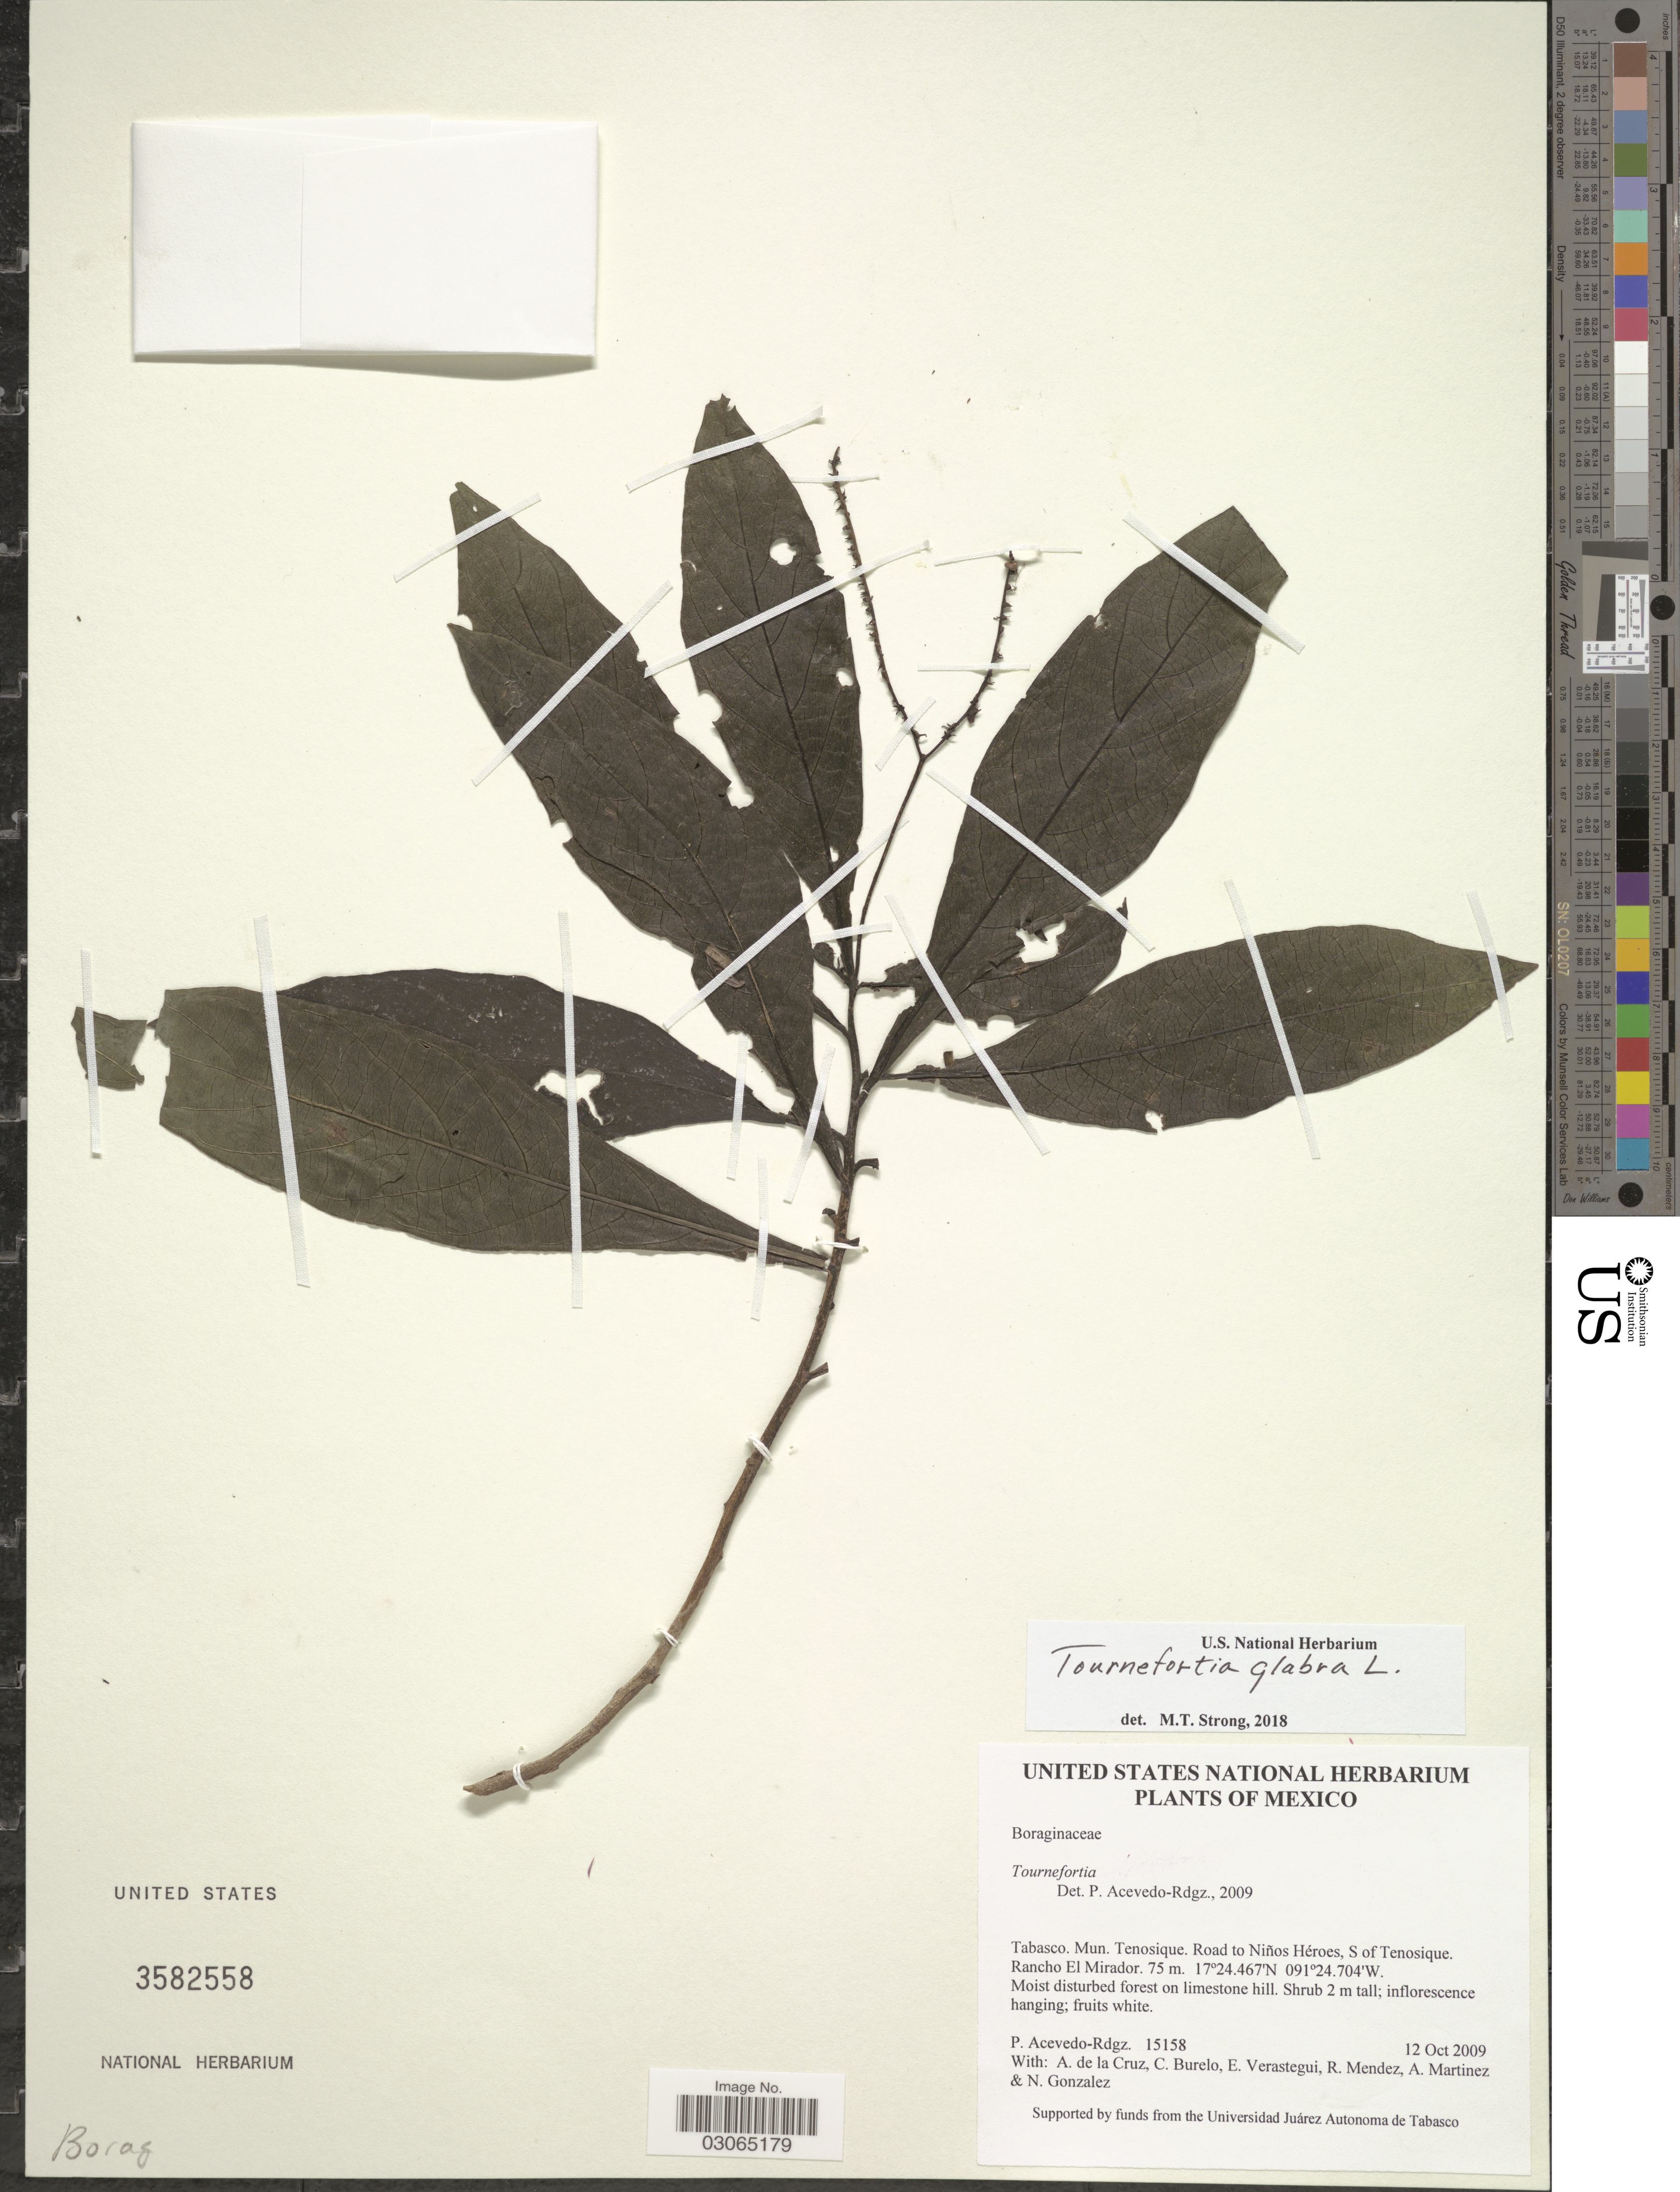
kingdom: Plantae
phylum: Tracheophyta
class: Magnoliopsida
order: Boraginales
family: Heliotropiaceae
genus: Tournefortia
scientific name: Tournefortia glabra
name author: L.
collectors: P. Acevedo-Rodr., A. de la Cruz, C. Burelo, E. Verastegui & et al.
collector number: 15158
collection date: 2009-10-12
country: Mexico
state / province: Tabasco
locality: Mun. Tenosique. Road to Niños Héroes, S of Tenosique. Rancho El Mirador.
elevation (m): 75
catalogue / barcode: US 3582558